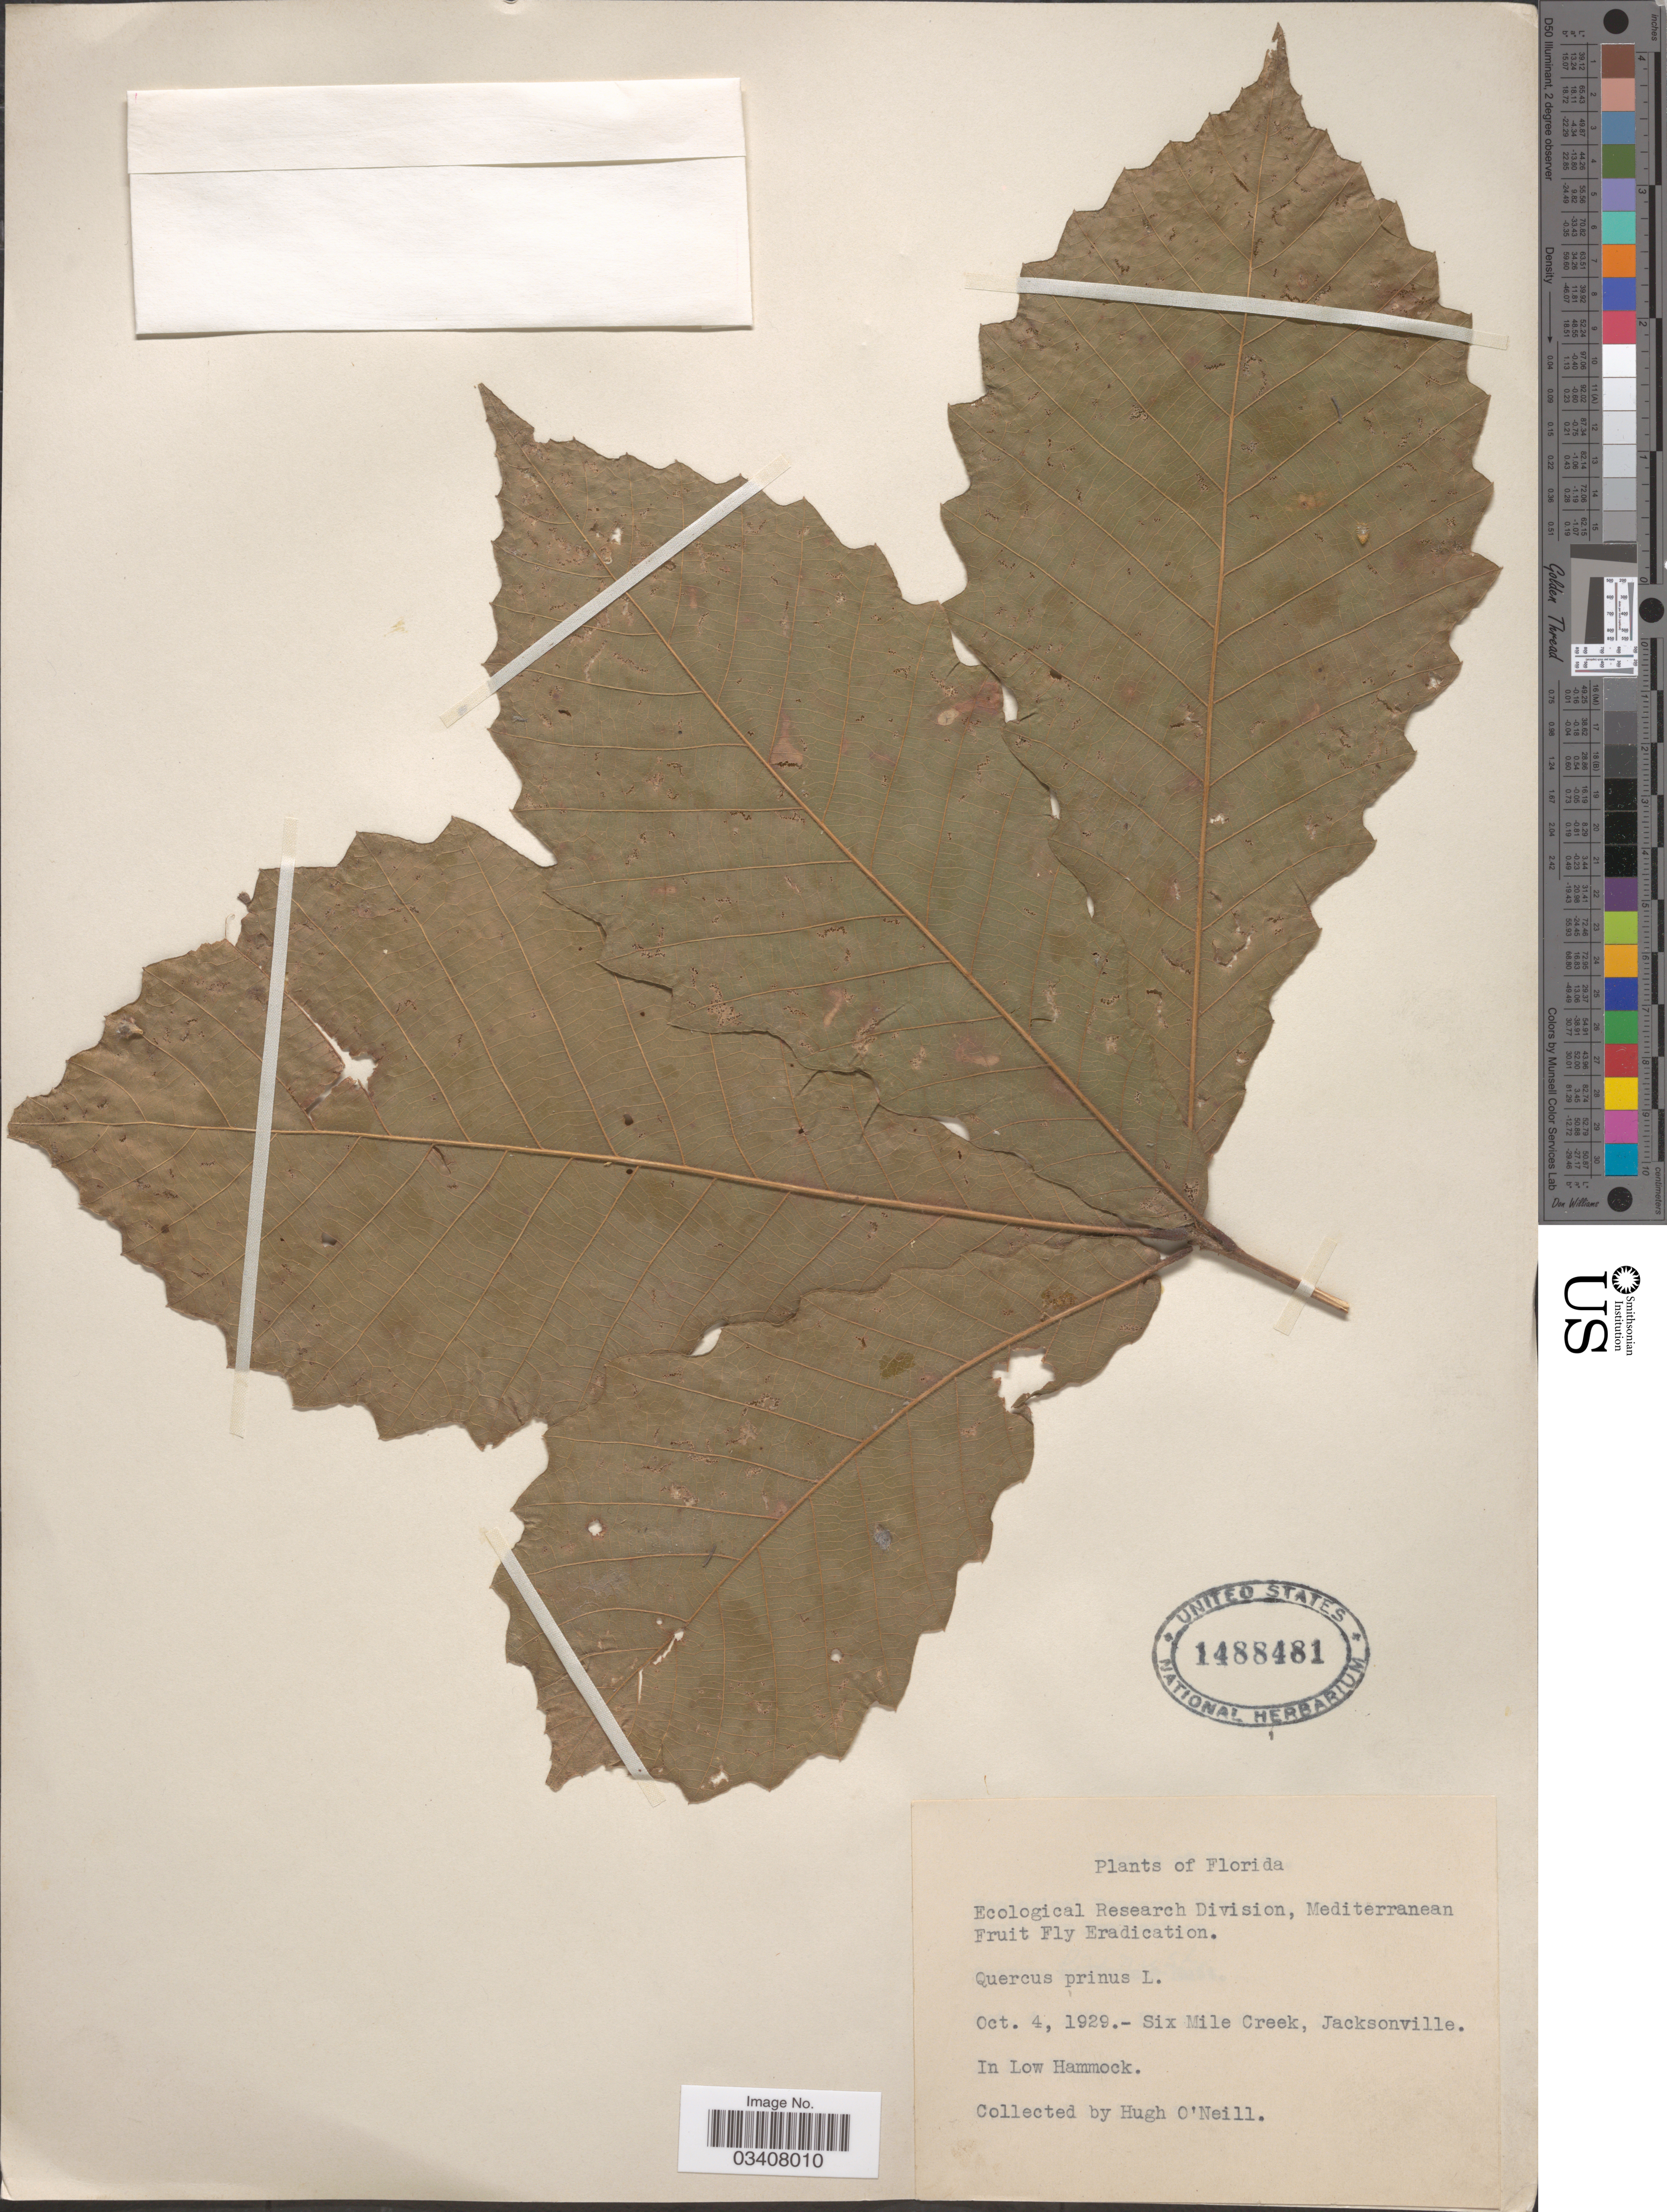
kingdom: Plantae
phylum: Tracheophyta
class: Magnoliopsida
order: Fagales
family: Fagaceae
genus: Quercus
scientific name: Quercus michauxii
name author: Nutt.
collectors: H. O'Neill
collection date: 1929-10-04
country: United States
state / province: Florida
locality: Six Mile Creek, Jacksonville. In Low Hammock.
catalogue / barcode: US 1488481